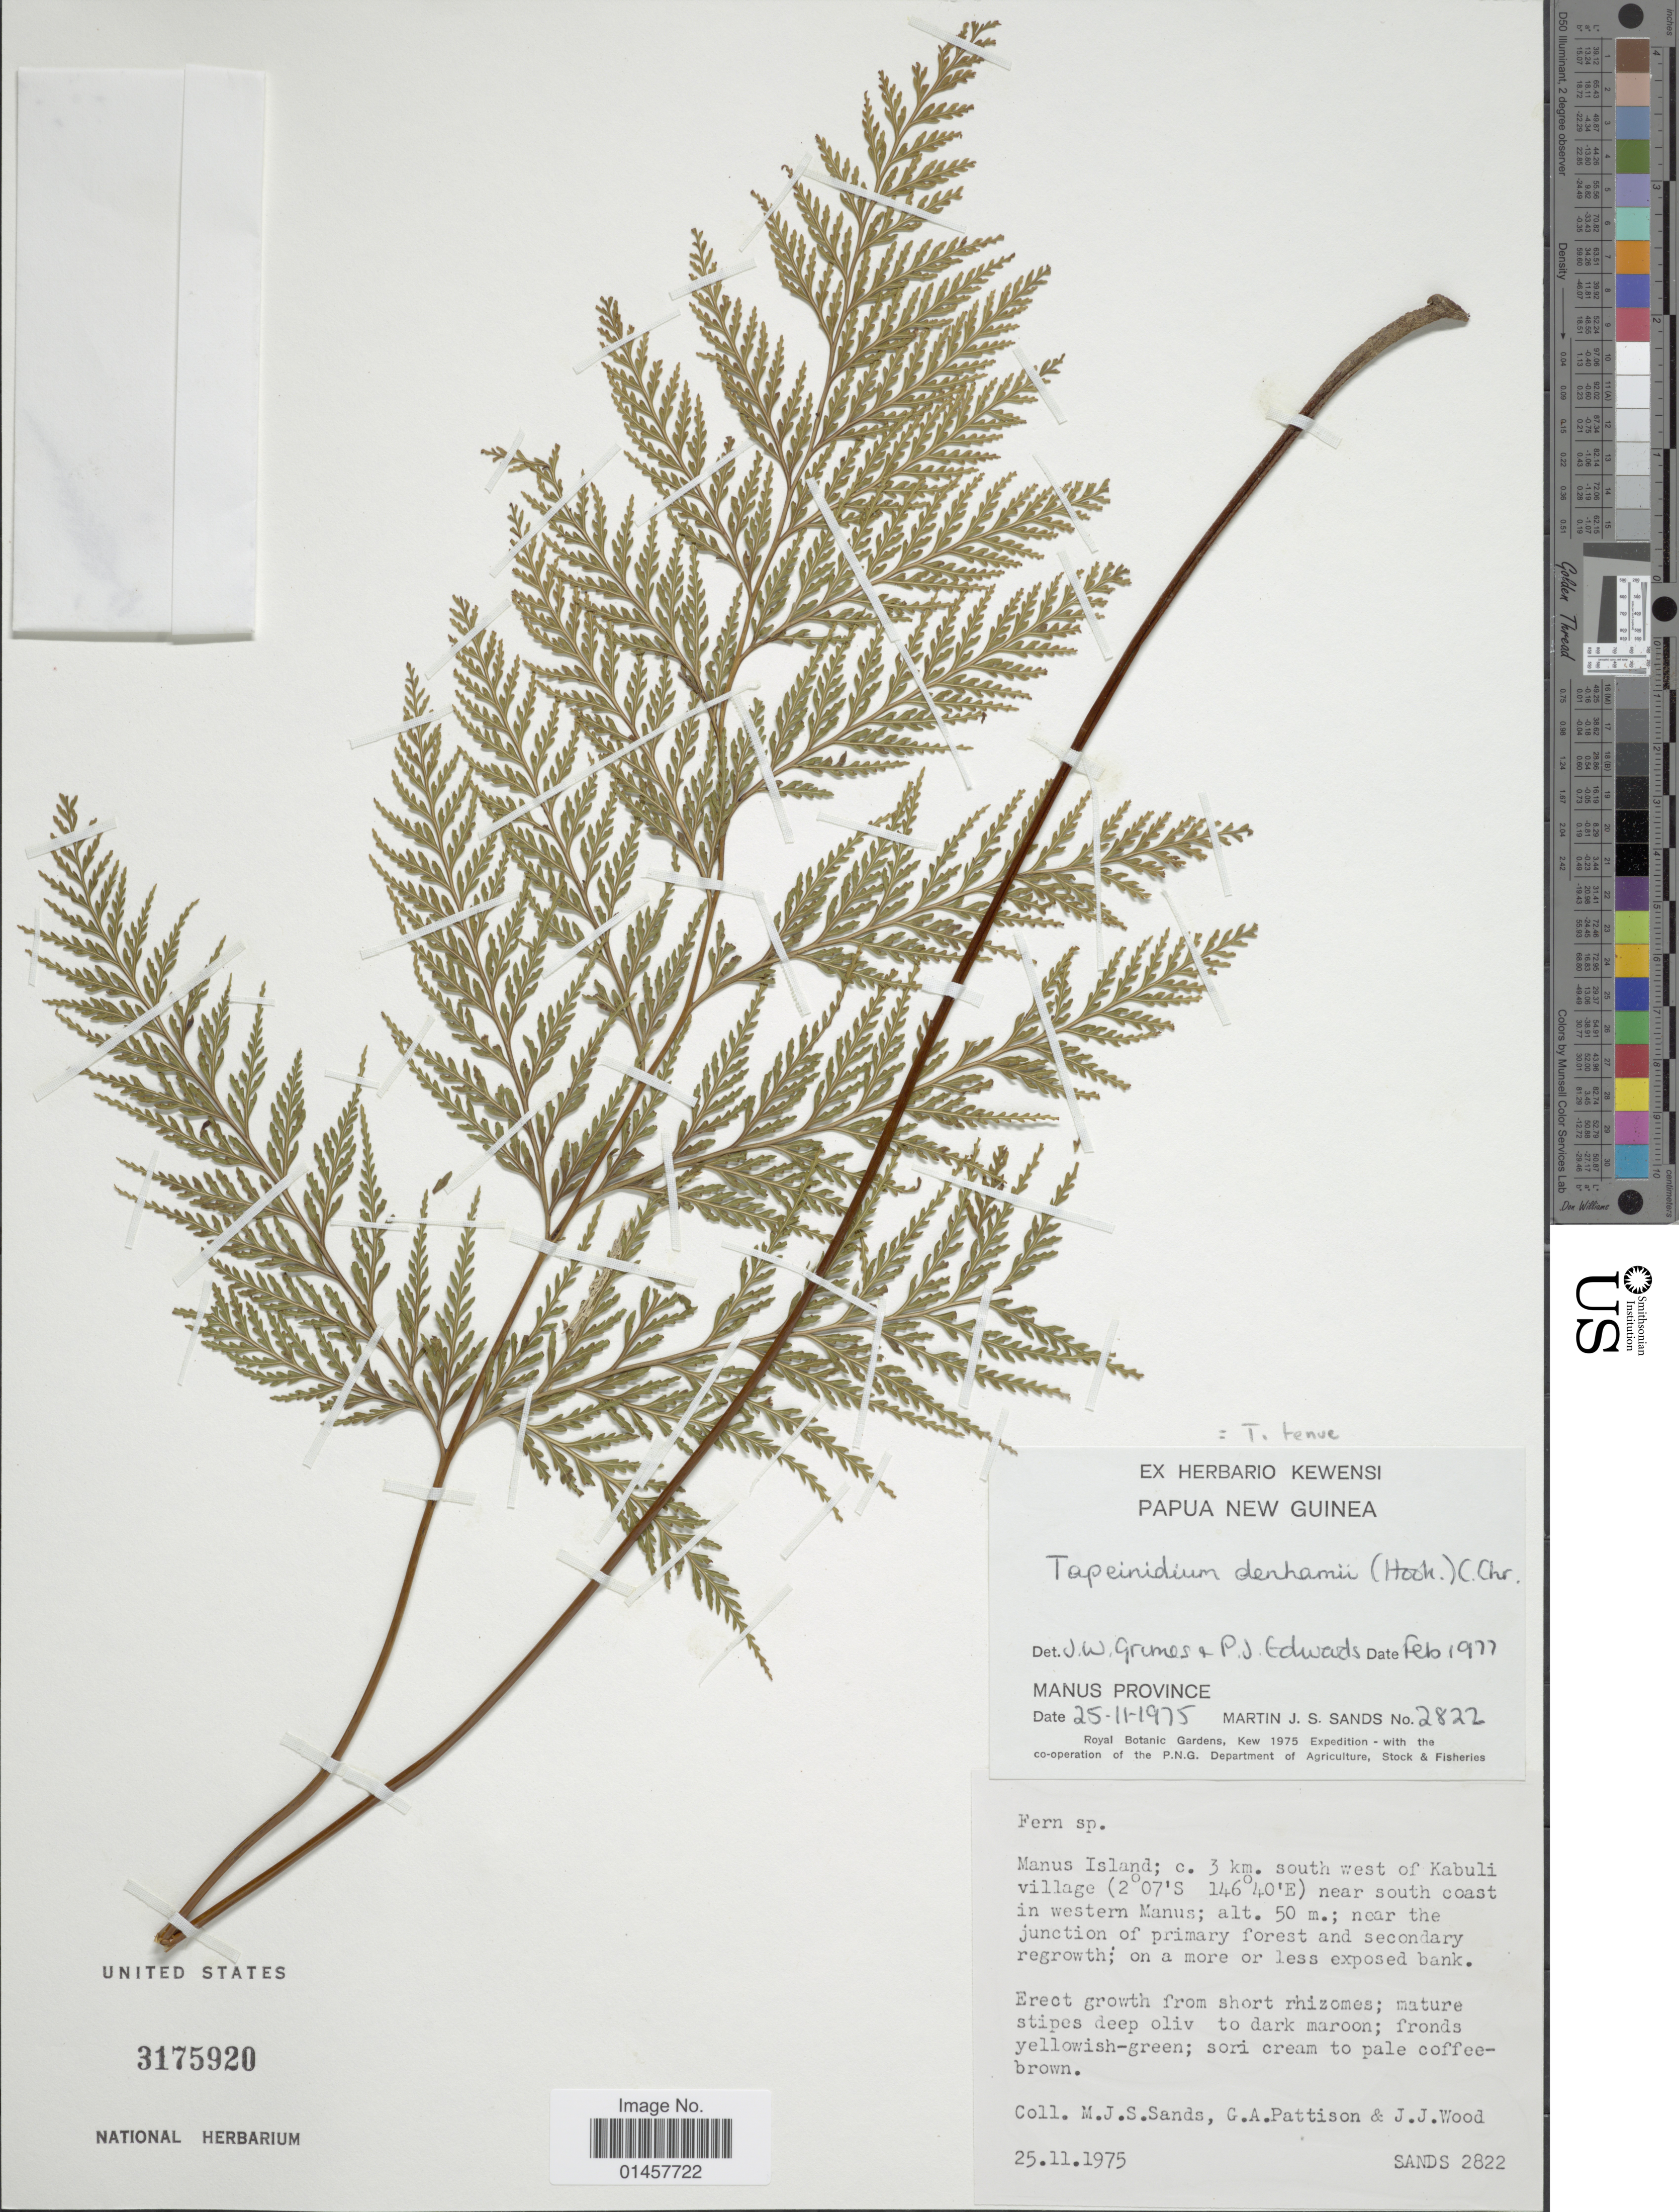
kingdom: Plantae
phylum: Tracheophyta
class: Polypodiopsida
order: Polypodiales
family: Lindsaeaceae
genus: Tapeinidium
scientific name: Tapeinidium tenue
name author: (Brack.) Copel.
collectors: M. Sands, G. Pattison & J. Wood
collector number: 2822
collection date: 1975-11-25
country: Papua New Guinea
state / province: Manus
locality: Manus province, Manus Island; c. 3km south west of Kabuli village near south coast in western Manus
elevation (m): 50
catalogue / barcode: US 3175920